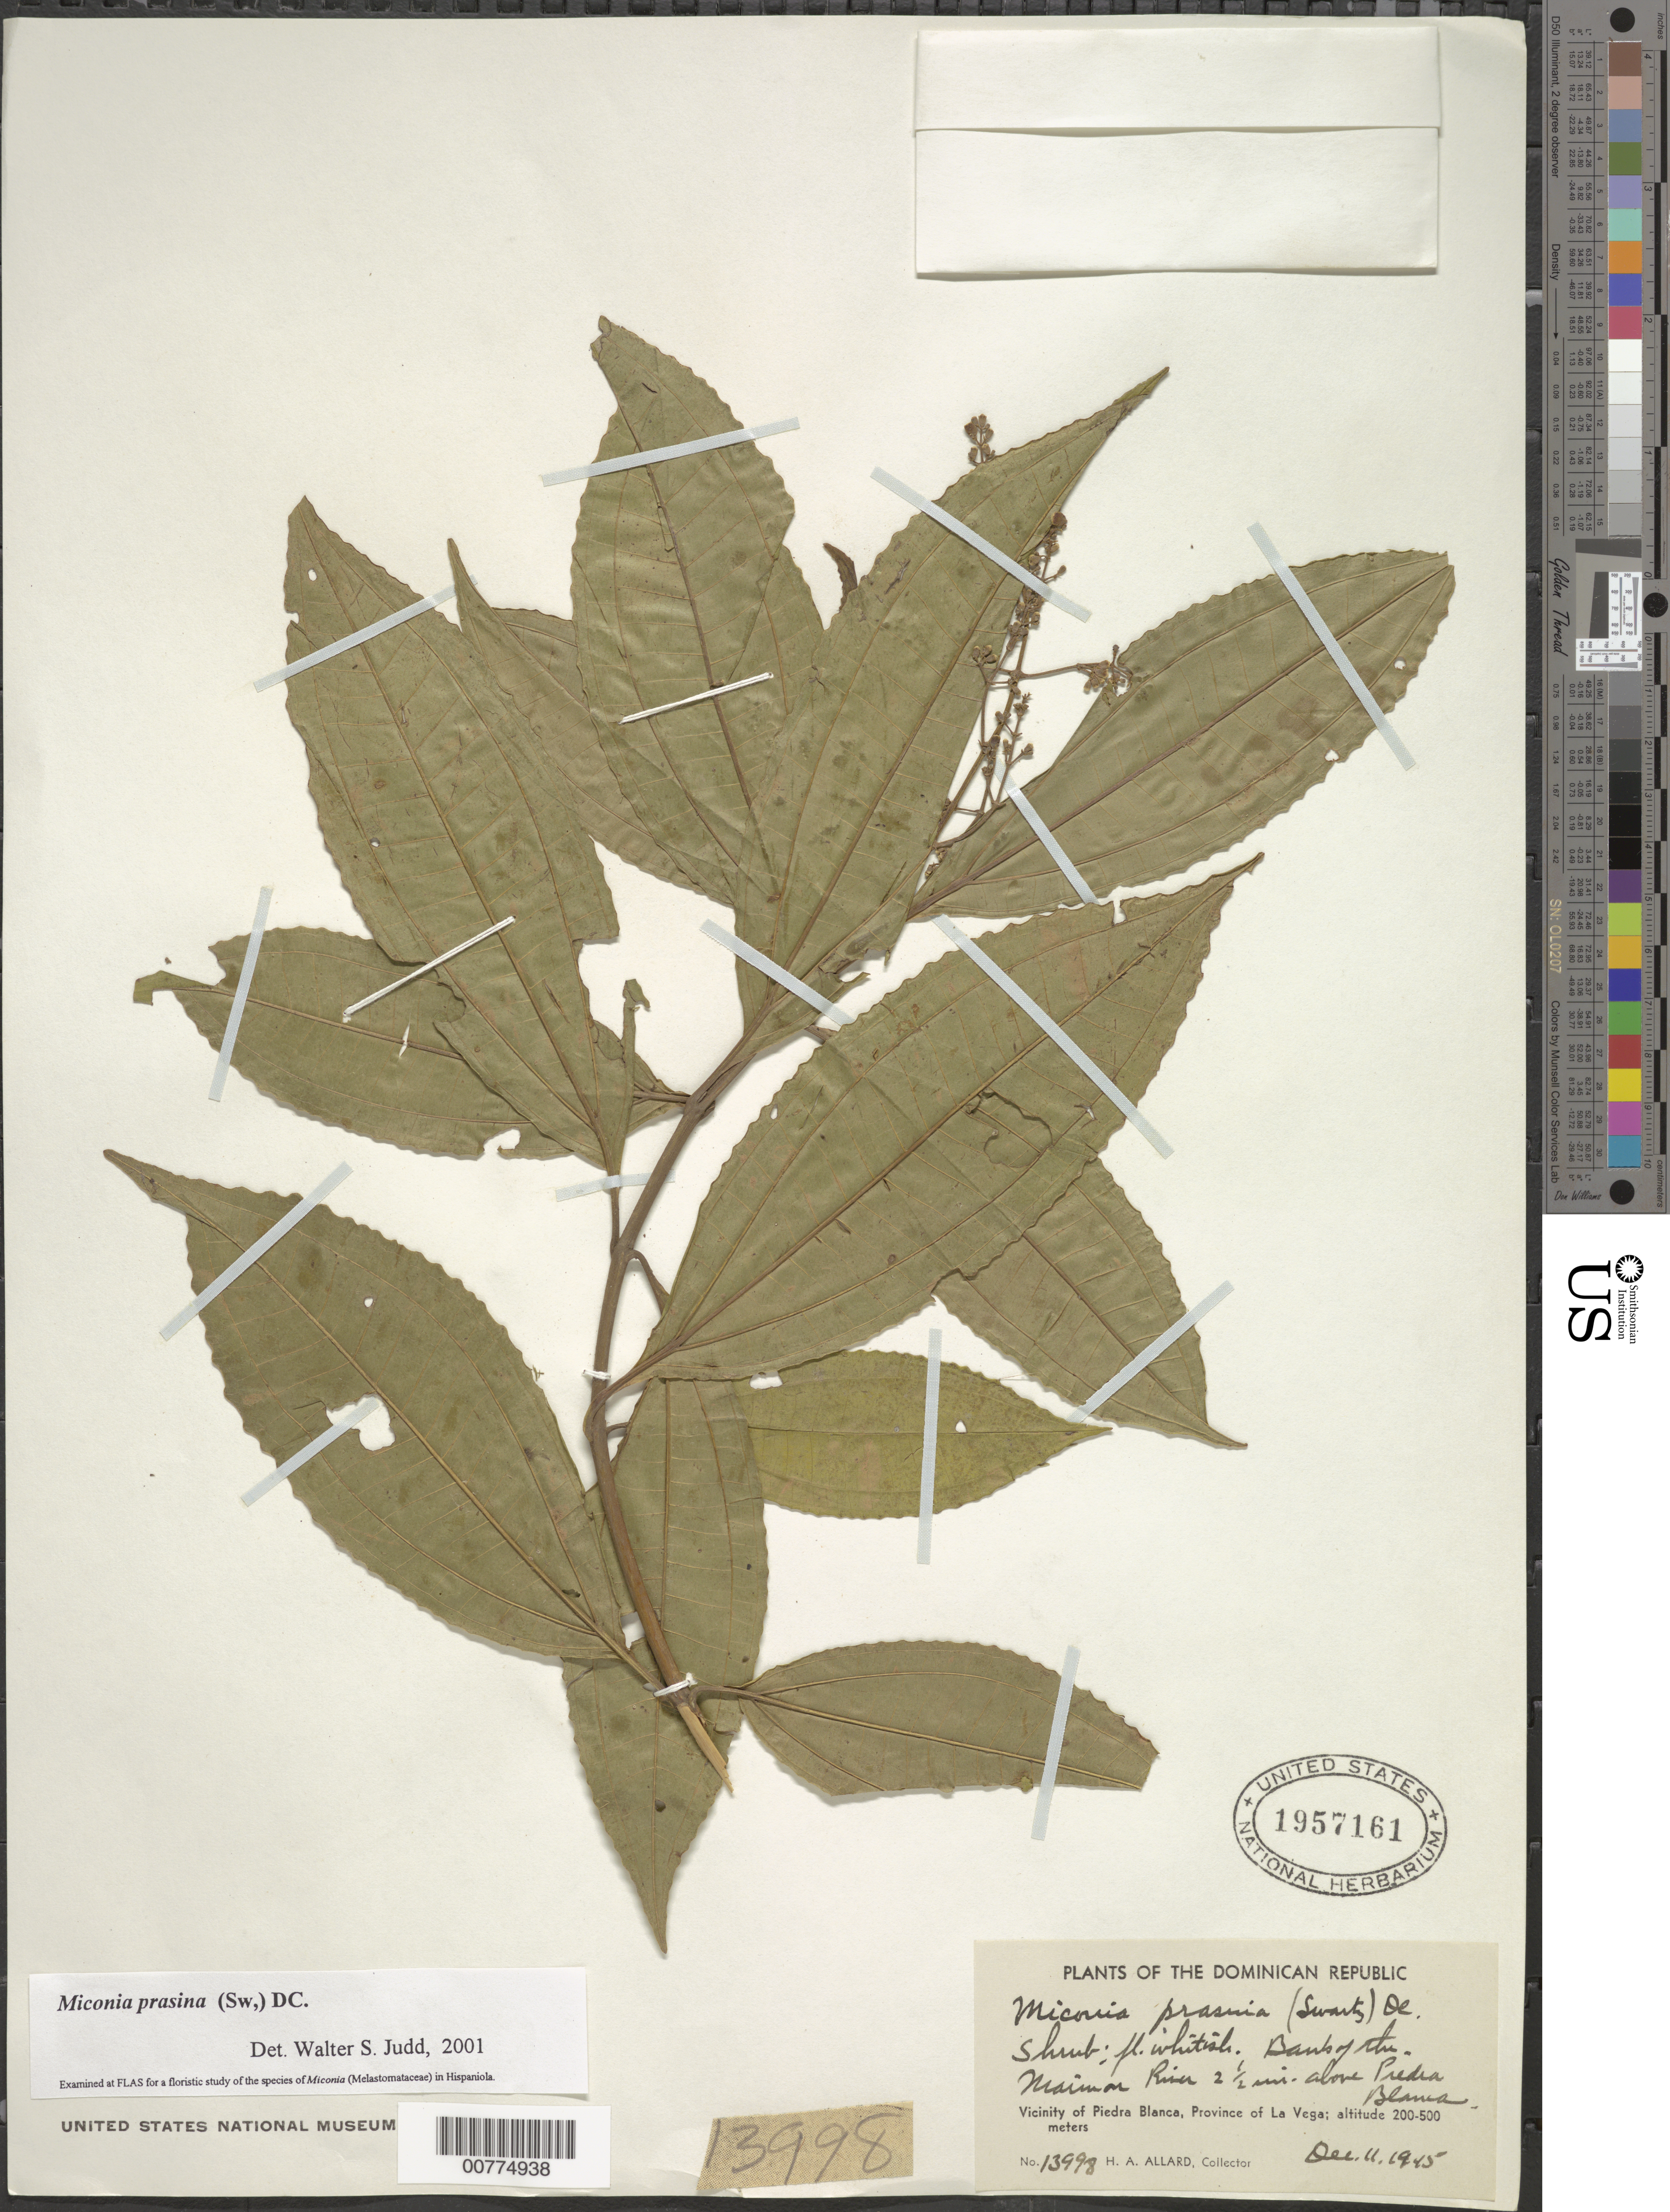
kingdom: Plantae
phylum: Tracheophyta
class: Magnoliopsida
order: Myrtales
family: Melastomataceae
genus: Miconia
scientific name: Miconia prasina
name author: (Sw.) DC.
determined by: Judd, Walter S.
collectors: H. A. Allard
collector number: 13998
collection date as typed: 11 Dec 1945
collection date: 1945-12-11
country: Dominican Republic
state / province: La Vega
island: Hispaniola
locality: Vicinity of Piedra Blanca, banks of Maimon River, 2.5 miles above Piedra Blanca.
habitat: Banks of river.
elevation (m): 200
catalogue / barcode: US 1957161